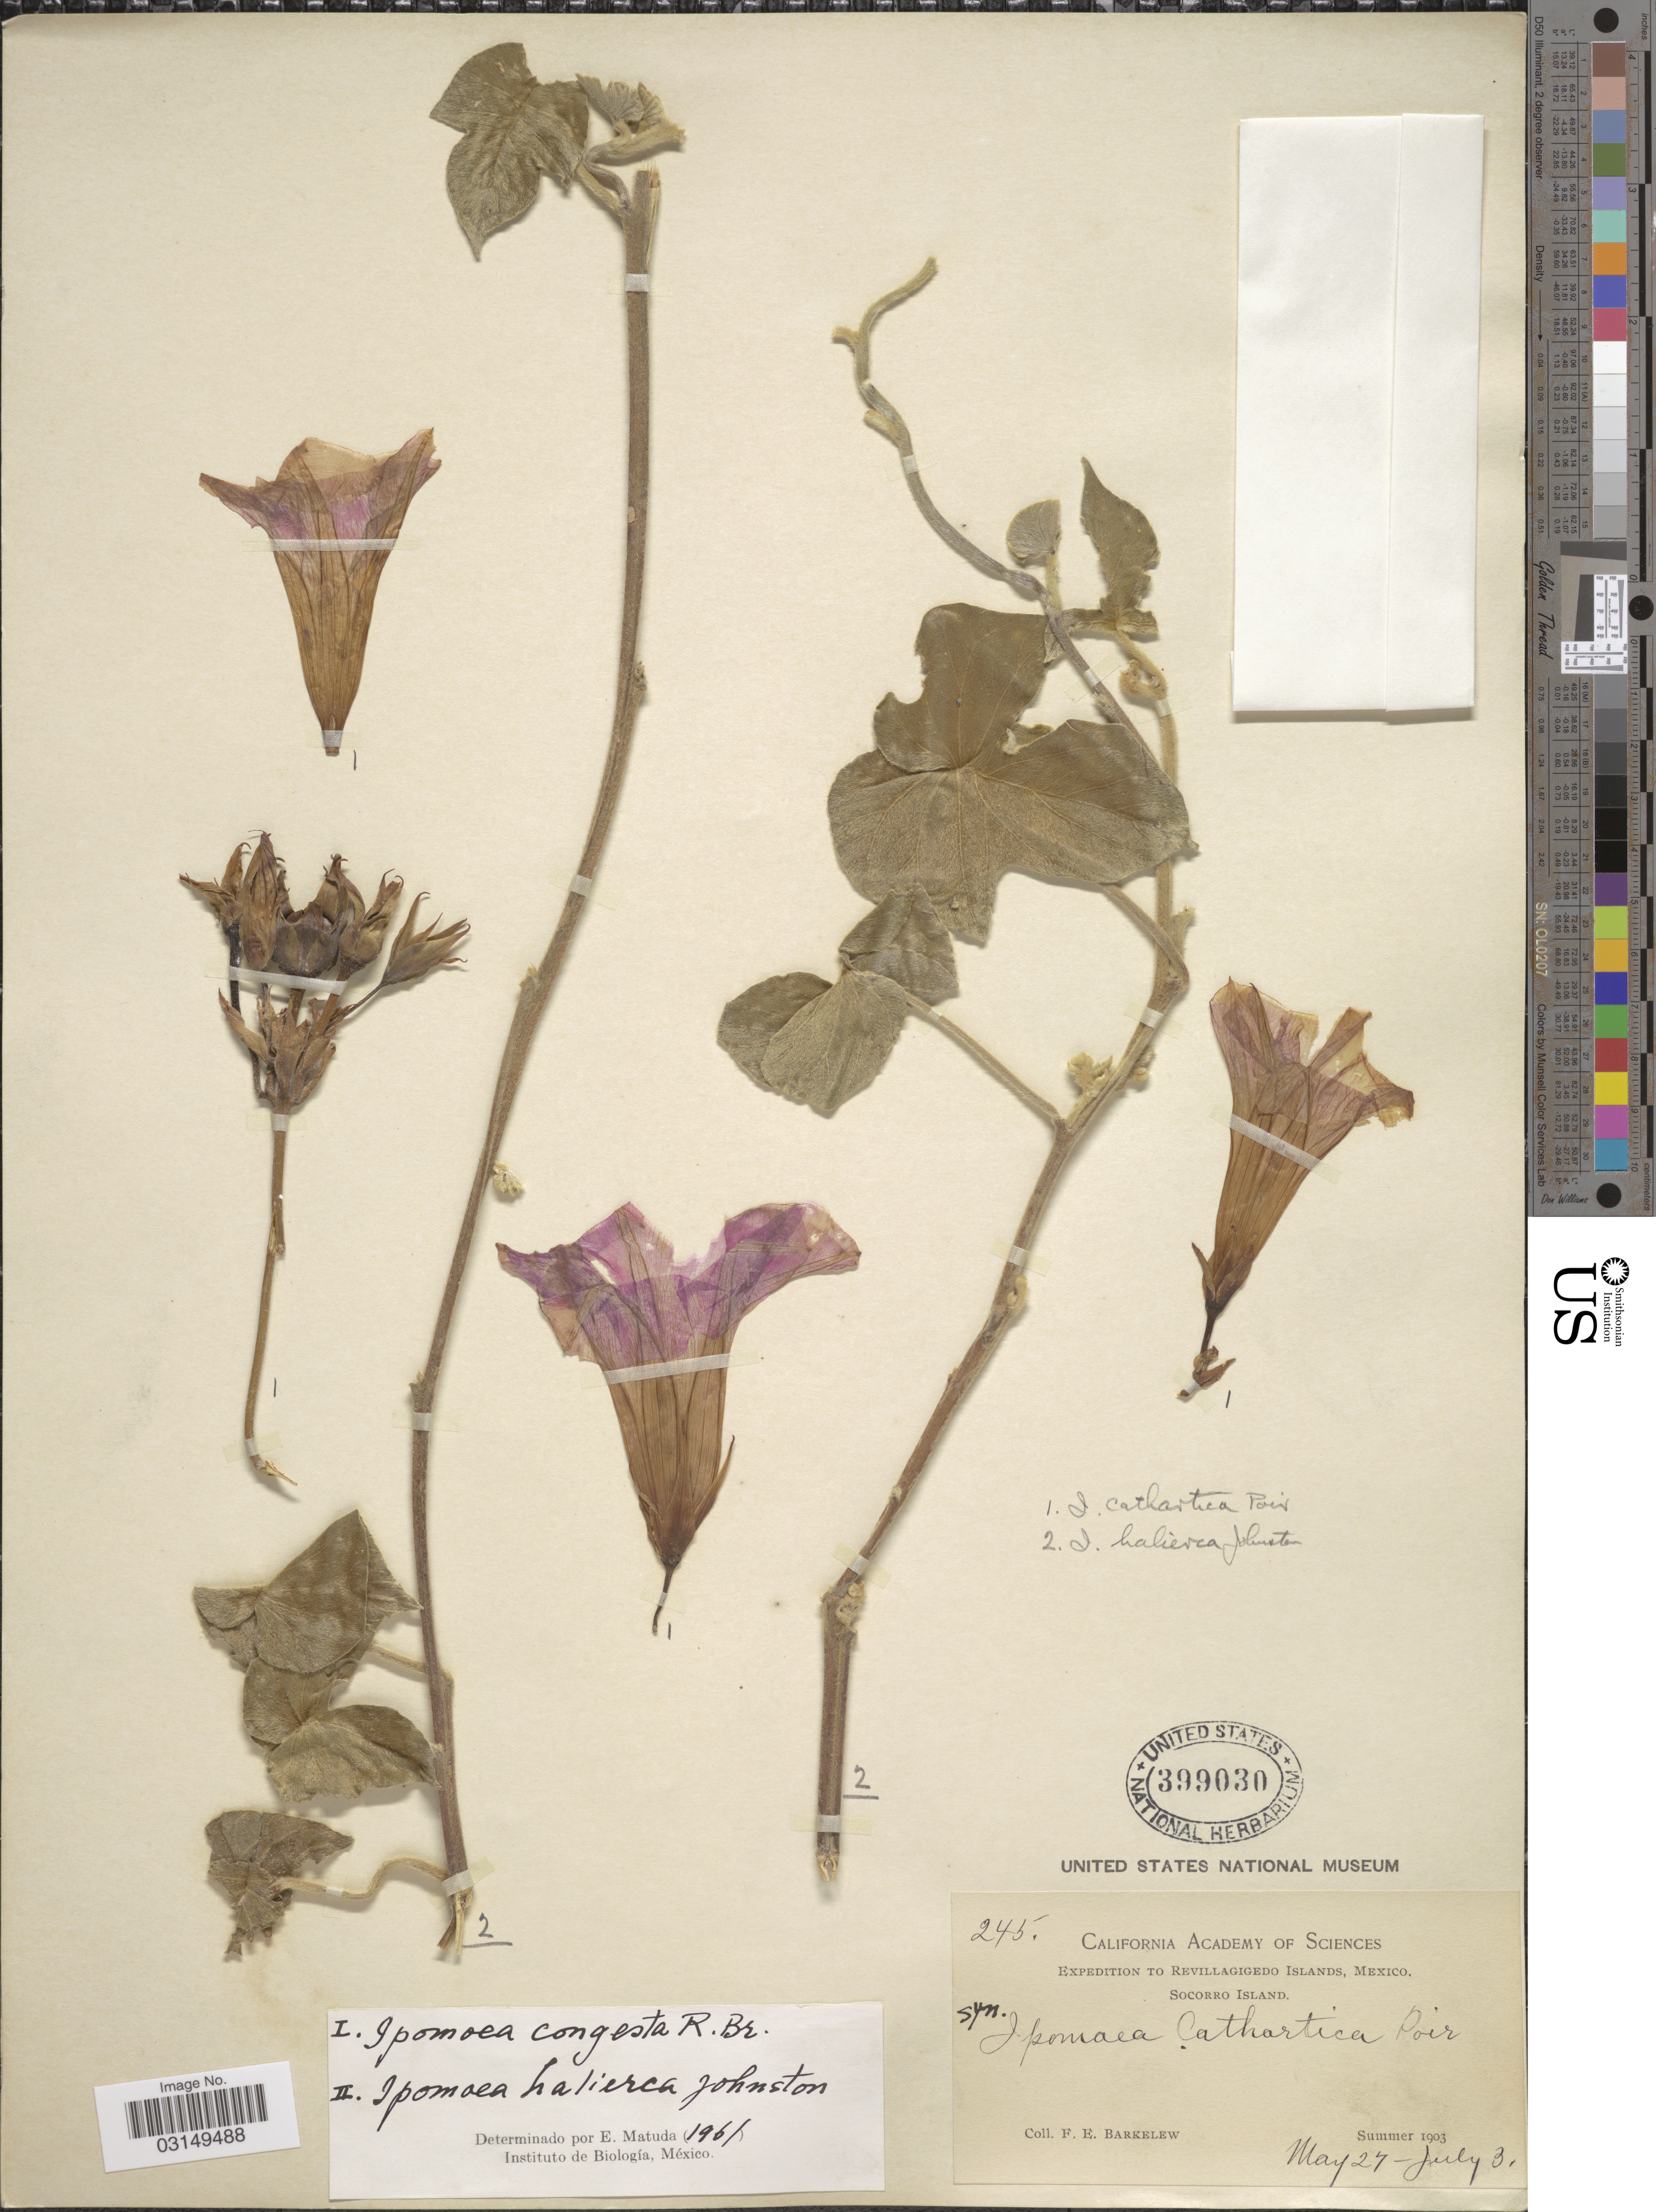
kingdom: Plantae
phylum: Tracheophyta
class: Magnoliopsida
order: Solanales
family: Convolvulaceae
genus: Ipomoea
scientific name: Ipomoea ampullacea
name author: Fernald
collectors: F. Barkelew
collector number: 245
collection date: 1903-05-27/1903-07-03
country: Mexico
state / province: Colima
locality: Revillagigedo Islands, Socorro Island.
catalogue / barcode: US 399030